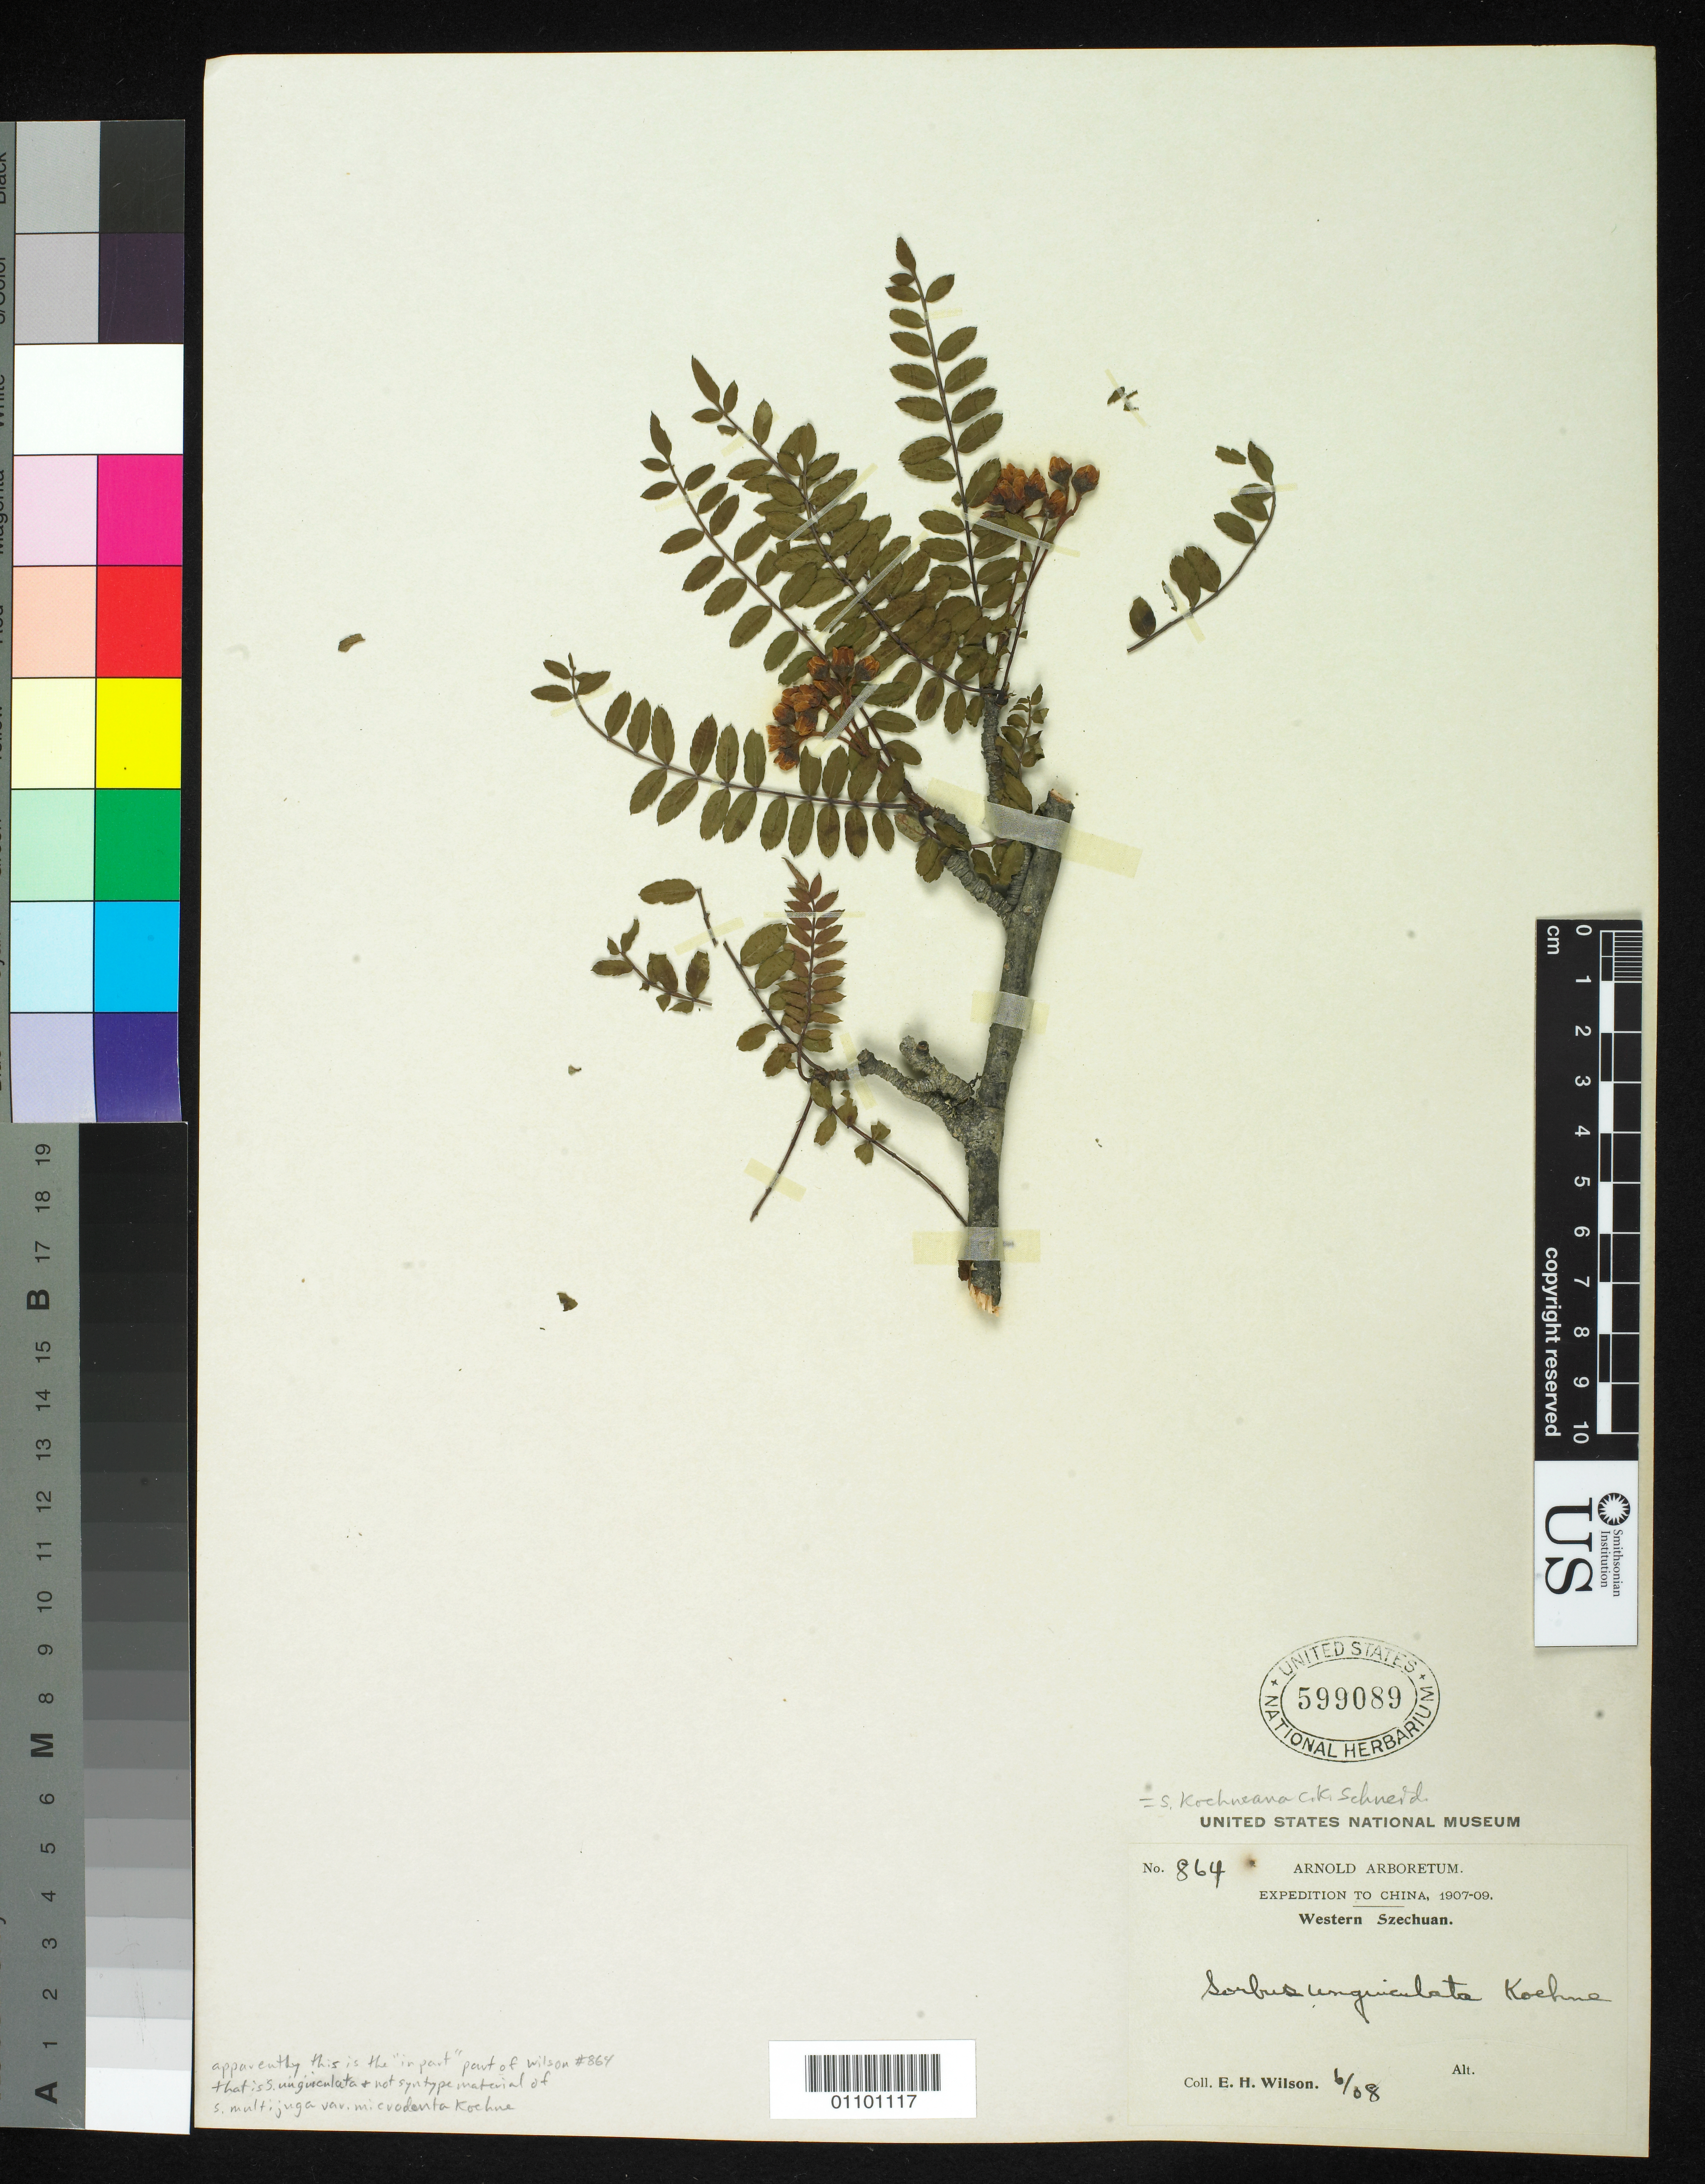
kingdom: Plantae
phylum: Tracheophyta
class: Magnoliopsida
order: Rosales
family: Rosaceae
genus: Sorbus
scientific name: Sorbus unguiculata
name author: Koehne in Sarg.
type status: Syntype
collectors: E. H. Wilson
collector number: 864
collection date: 1907-08-06/1909-08-06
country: China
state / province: Sichuan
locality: Western Szechuan.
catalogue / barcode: US 599089